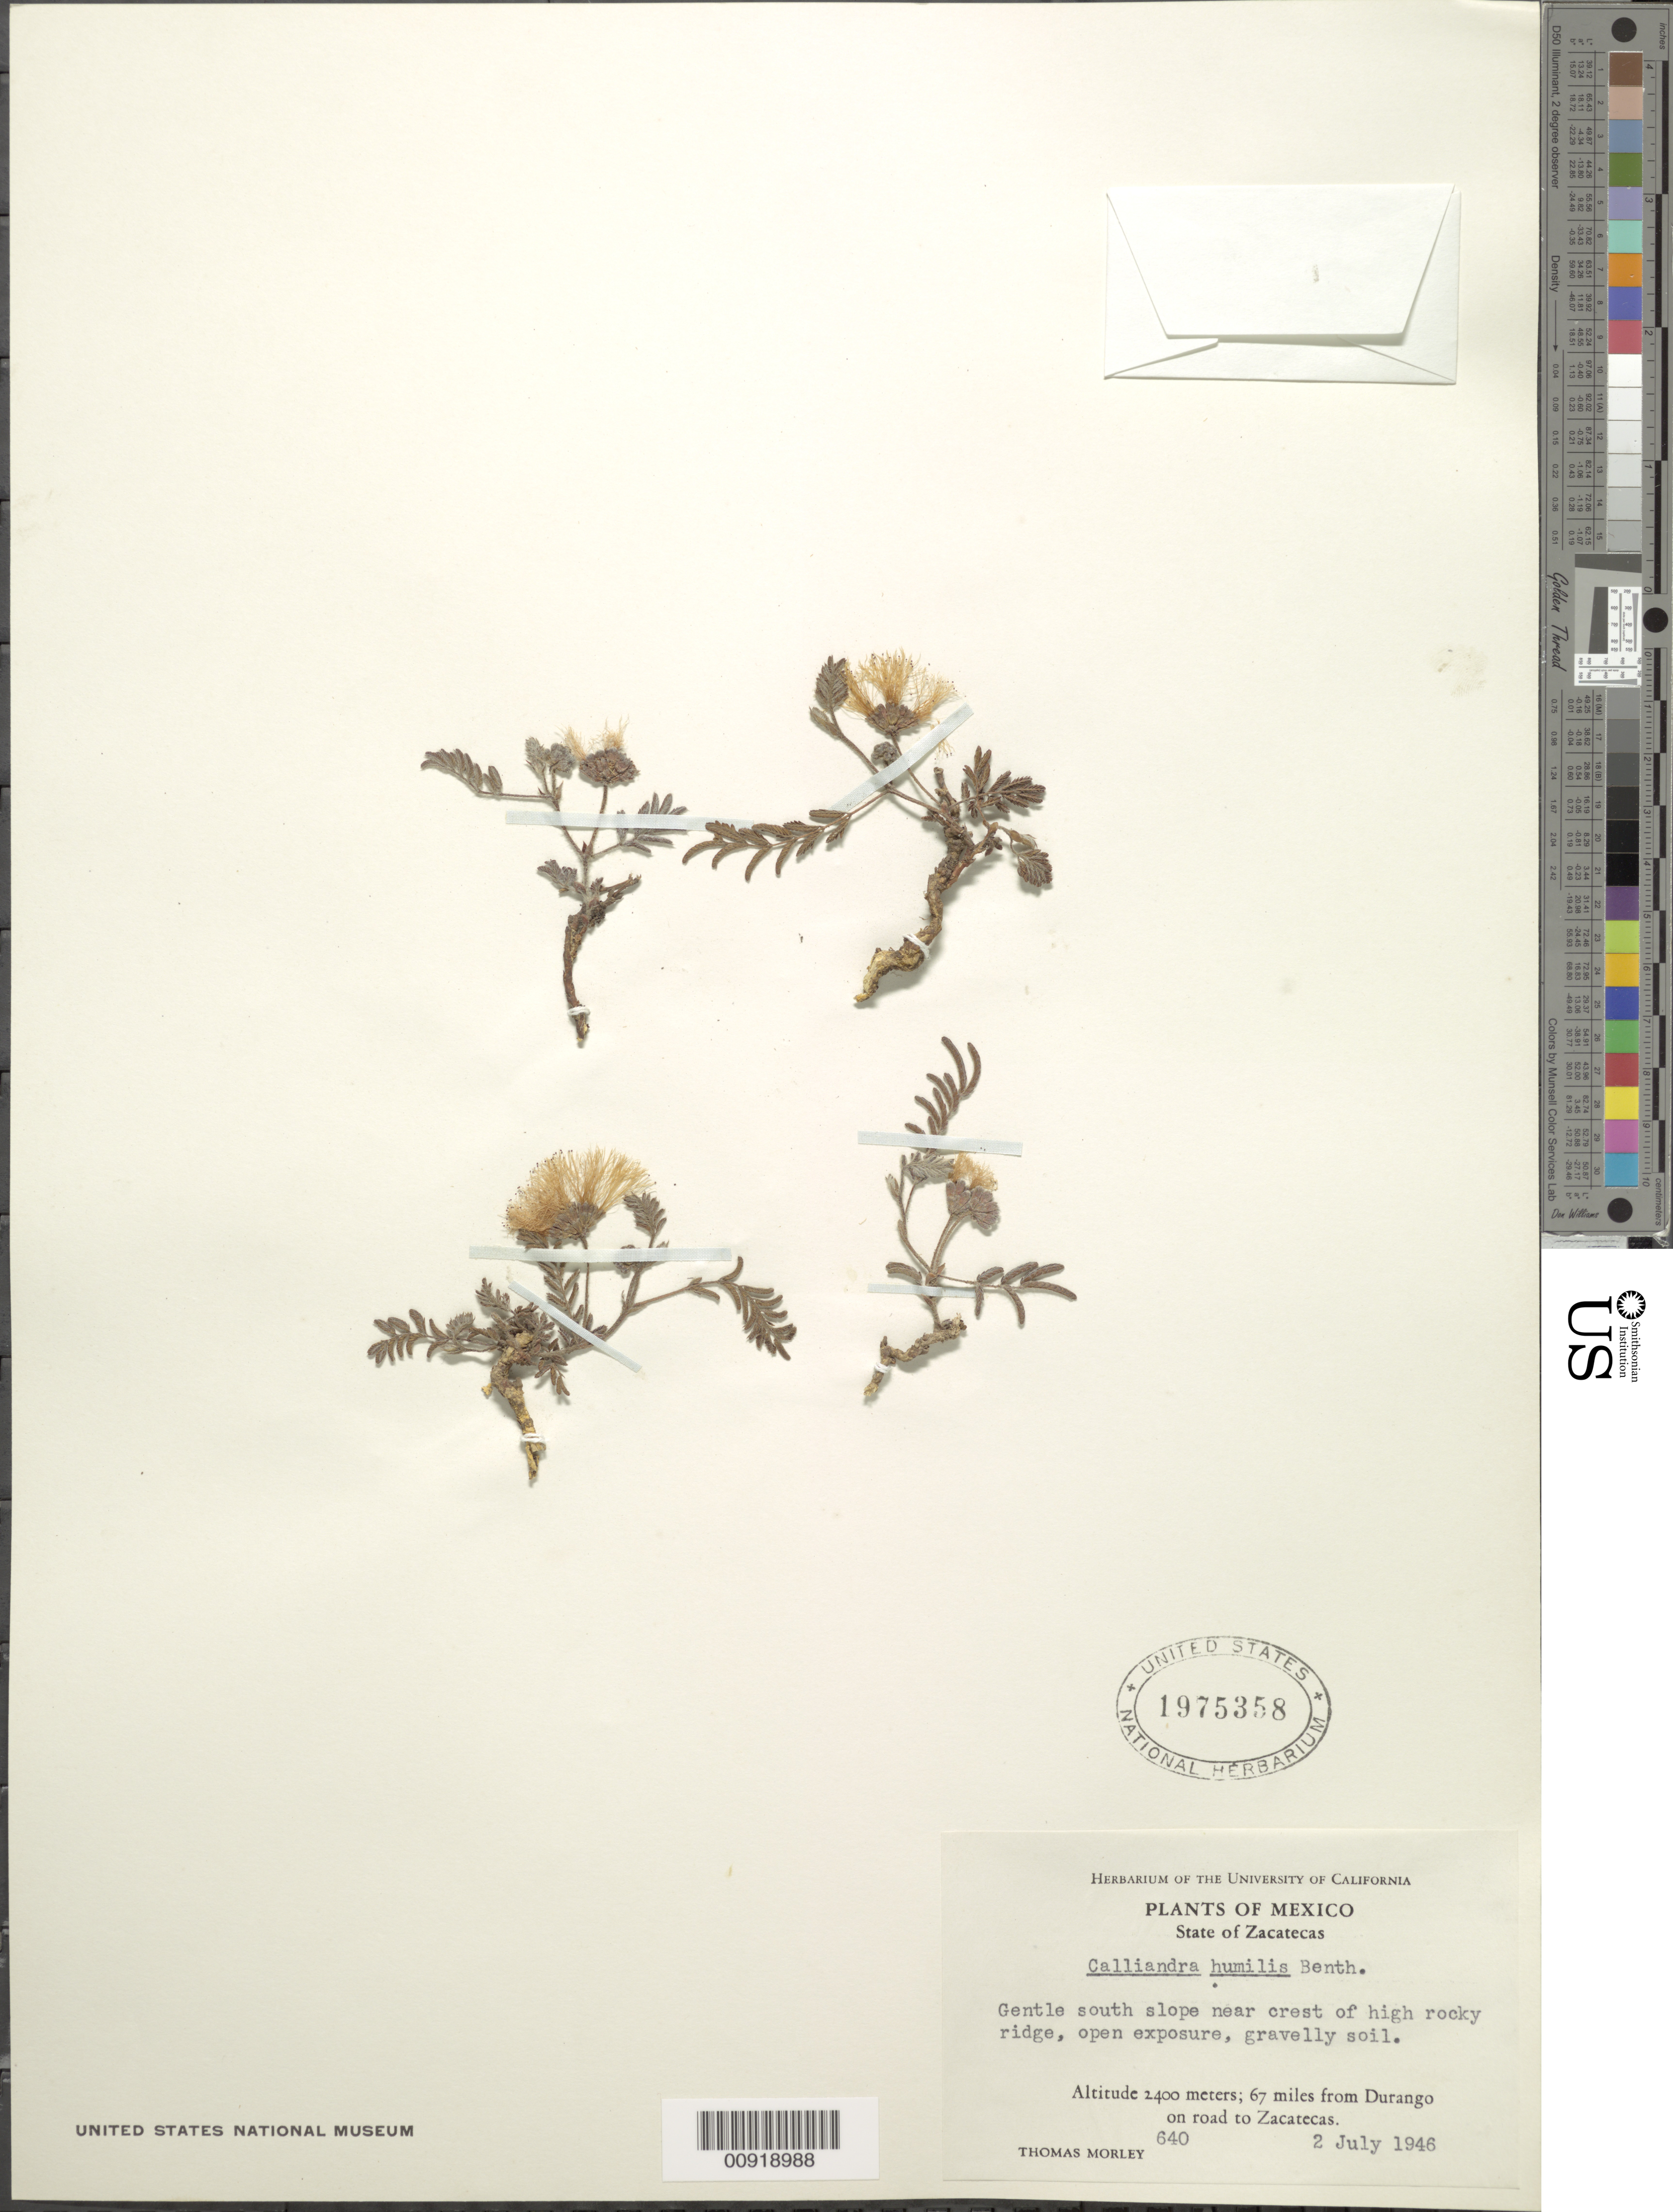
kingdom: Plantae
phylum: Tracheophyta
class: Magnoliopsida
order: Fabales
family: Fabaceae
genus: Calliandra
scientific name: Calliandra humilis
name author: Benth.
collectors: T. Morley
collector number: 640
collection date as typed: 02 Jul 1946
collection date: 1946-07-02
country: Mexico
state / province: Zacatecas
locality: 67 miles from Durango on road to Zacatecas.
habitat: Gentle south slope near crest of high rocky ridge, open exposure, gravelly soil.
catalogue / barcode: US 1975358